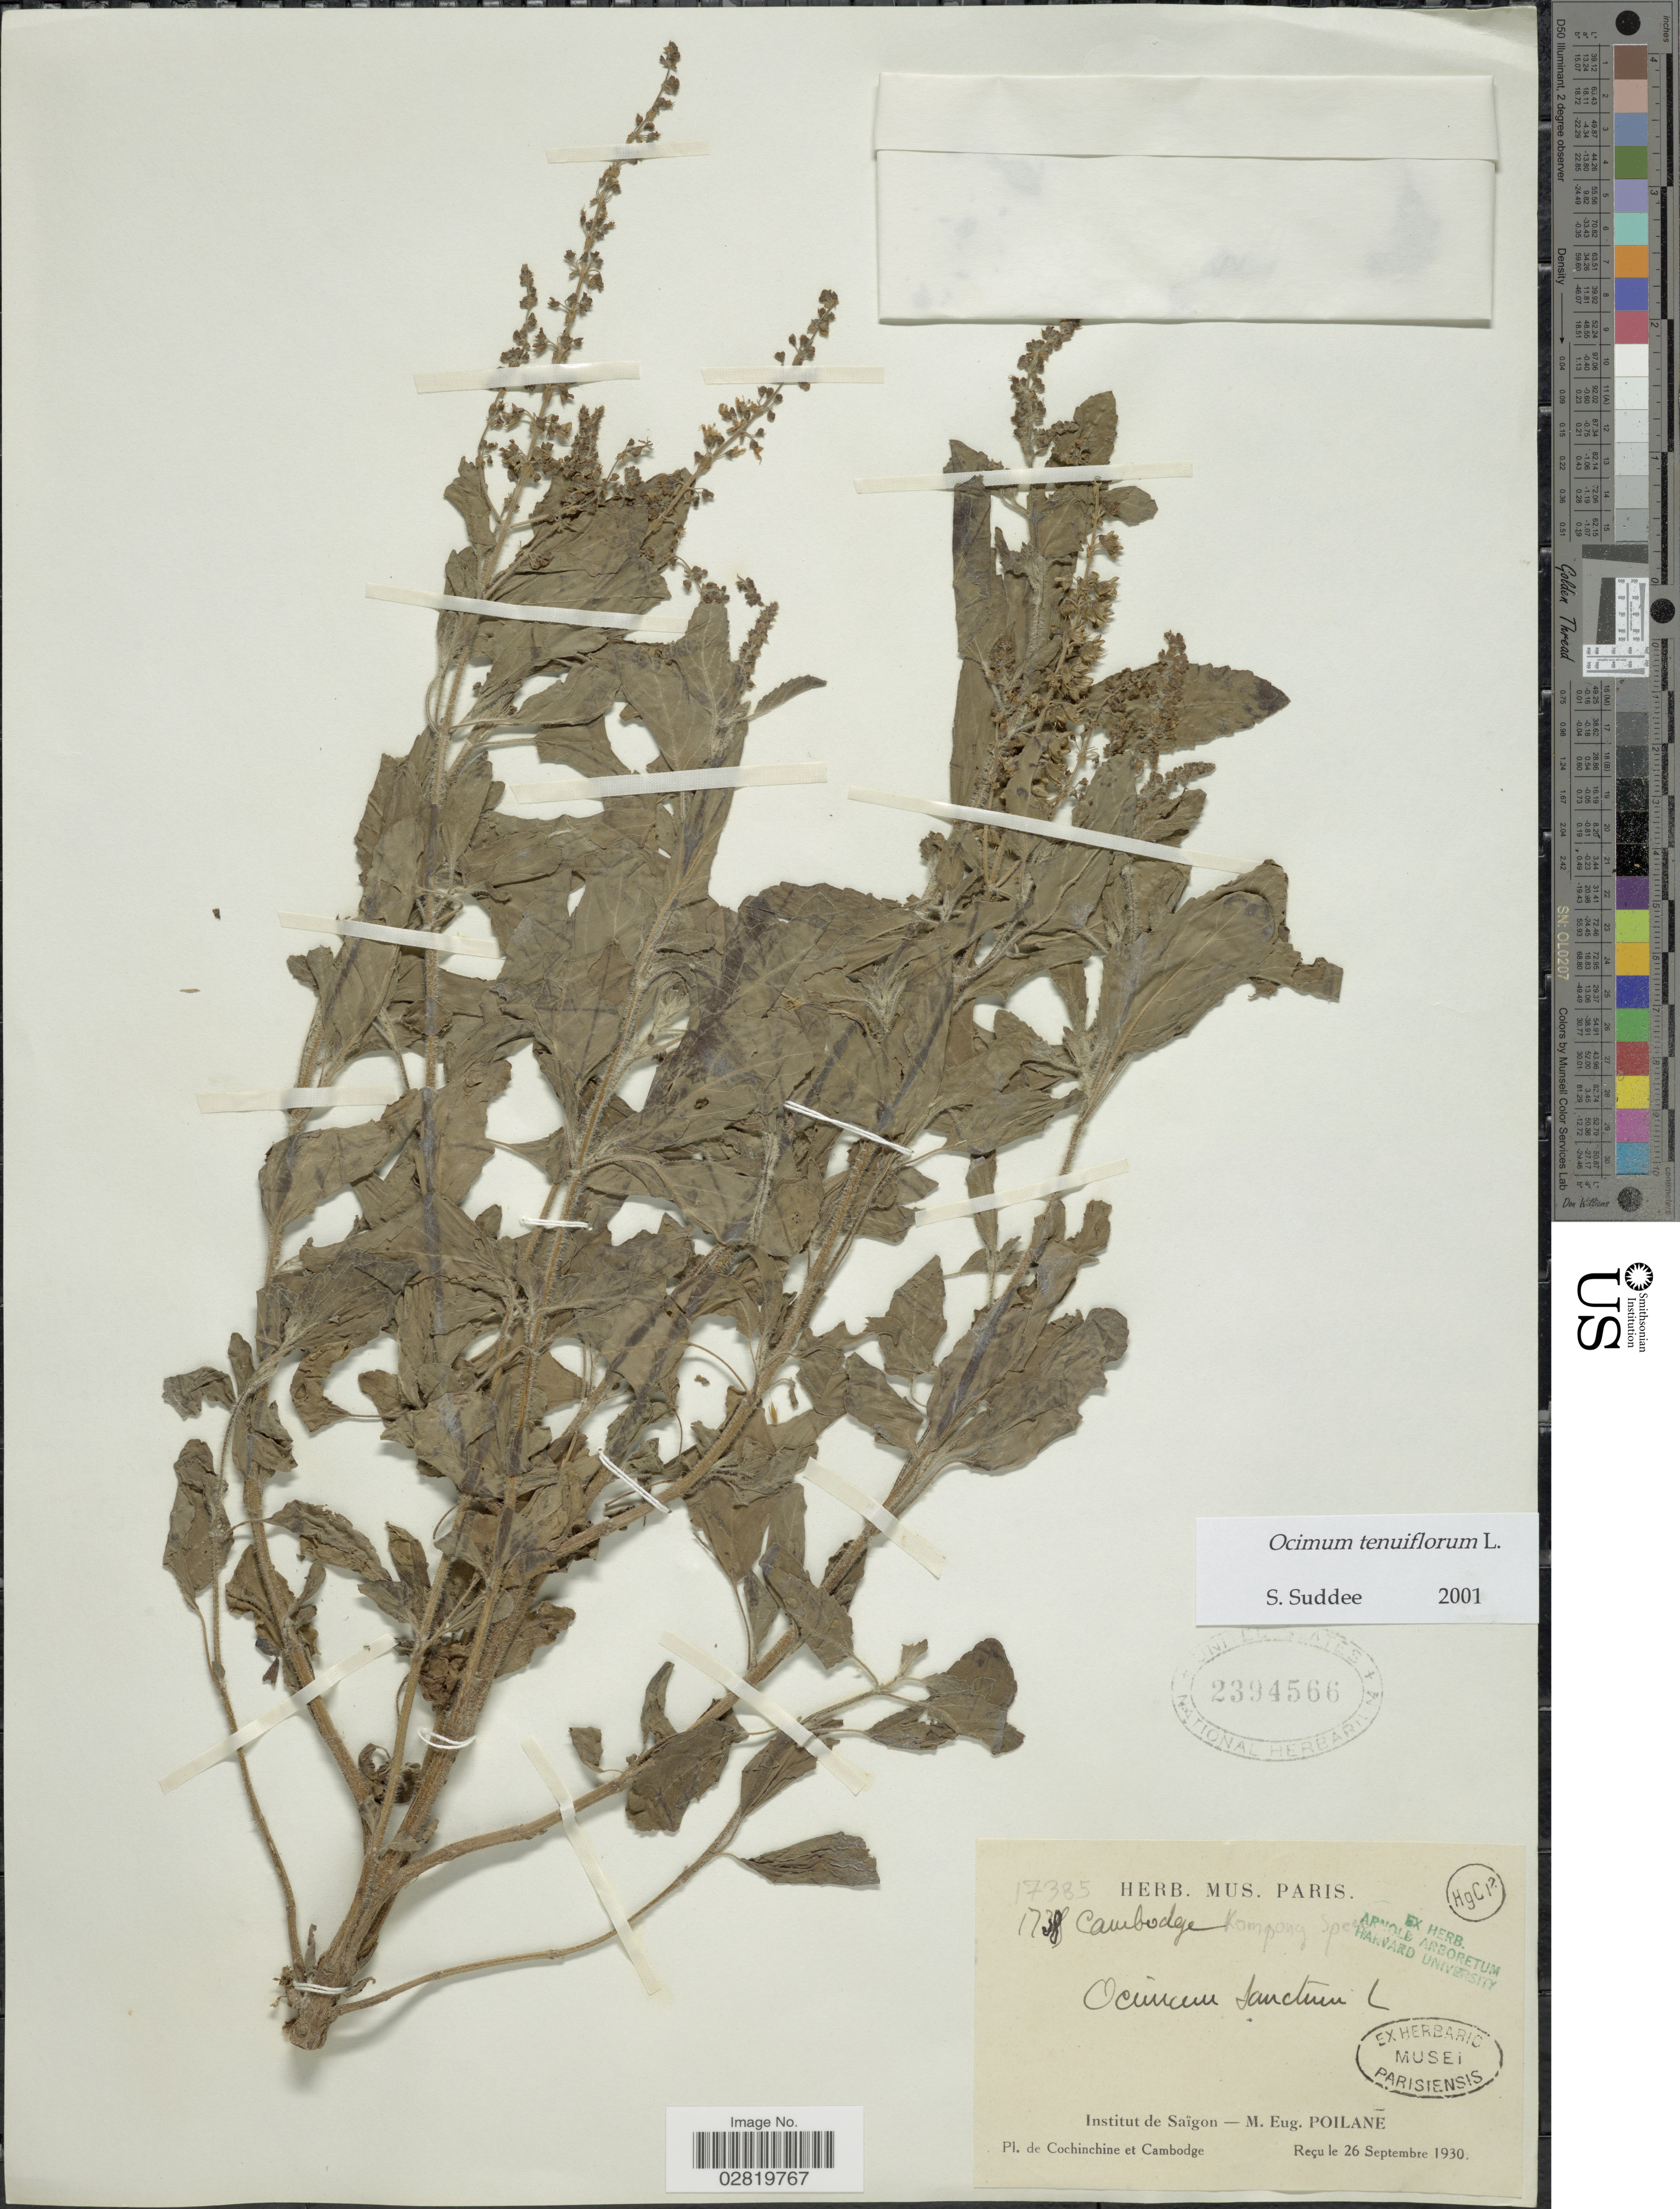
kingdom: Plantae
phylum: Tracheophyta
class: Magnoliopsida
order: Lamiales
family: Lamiaceae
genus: Ocimum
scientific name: Ocimum tenuiflorum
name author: L.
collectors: M. Poilane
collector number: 17385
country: Cambodia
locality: Cochinchine et Cambodge.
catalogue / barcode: US 2394566